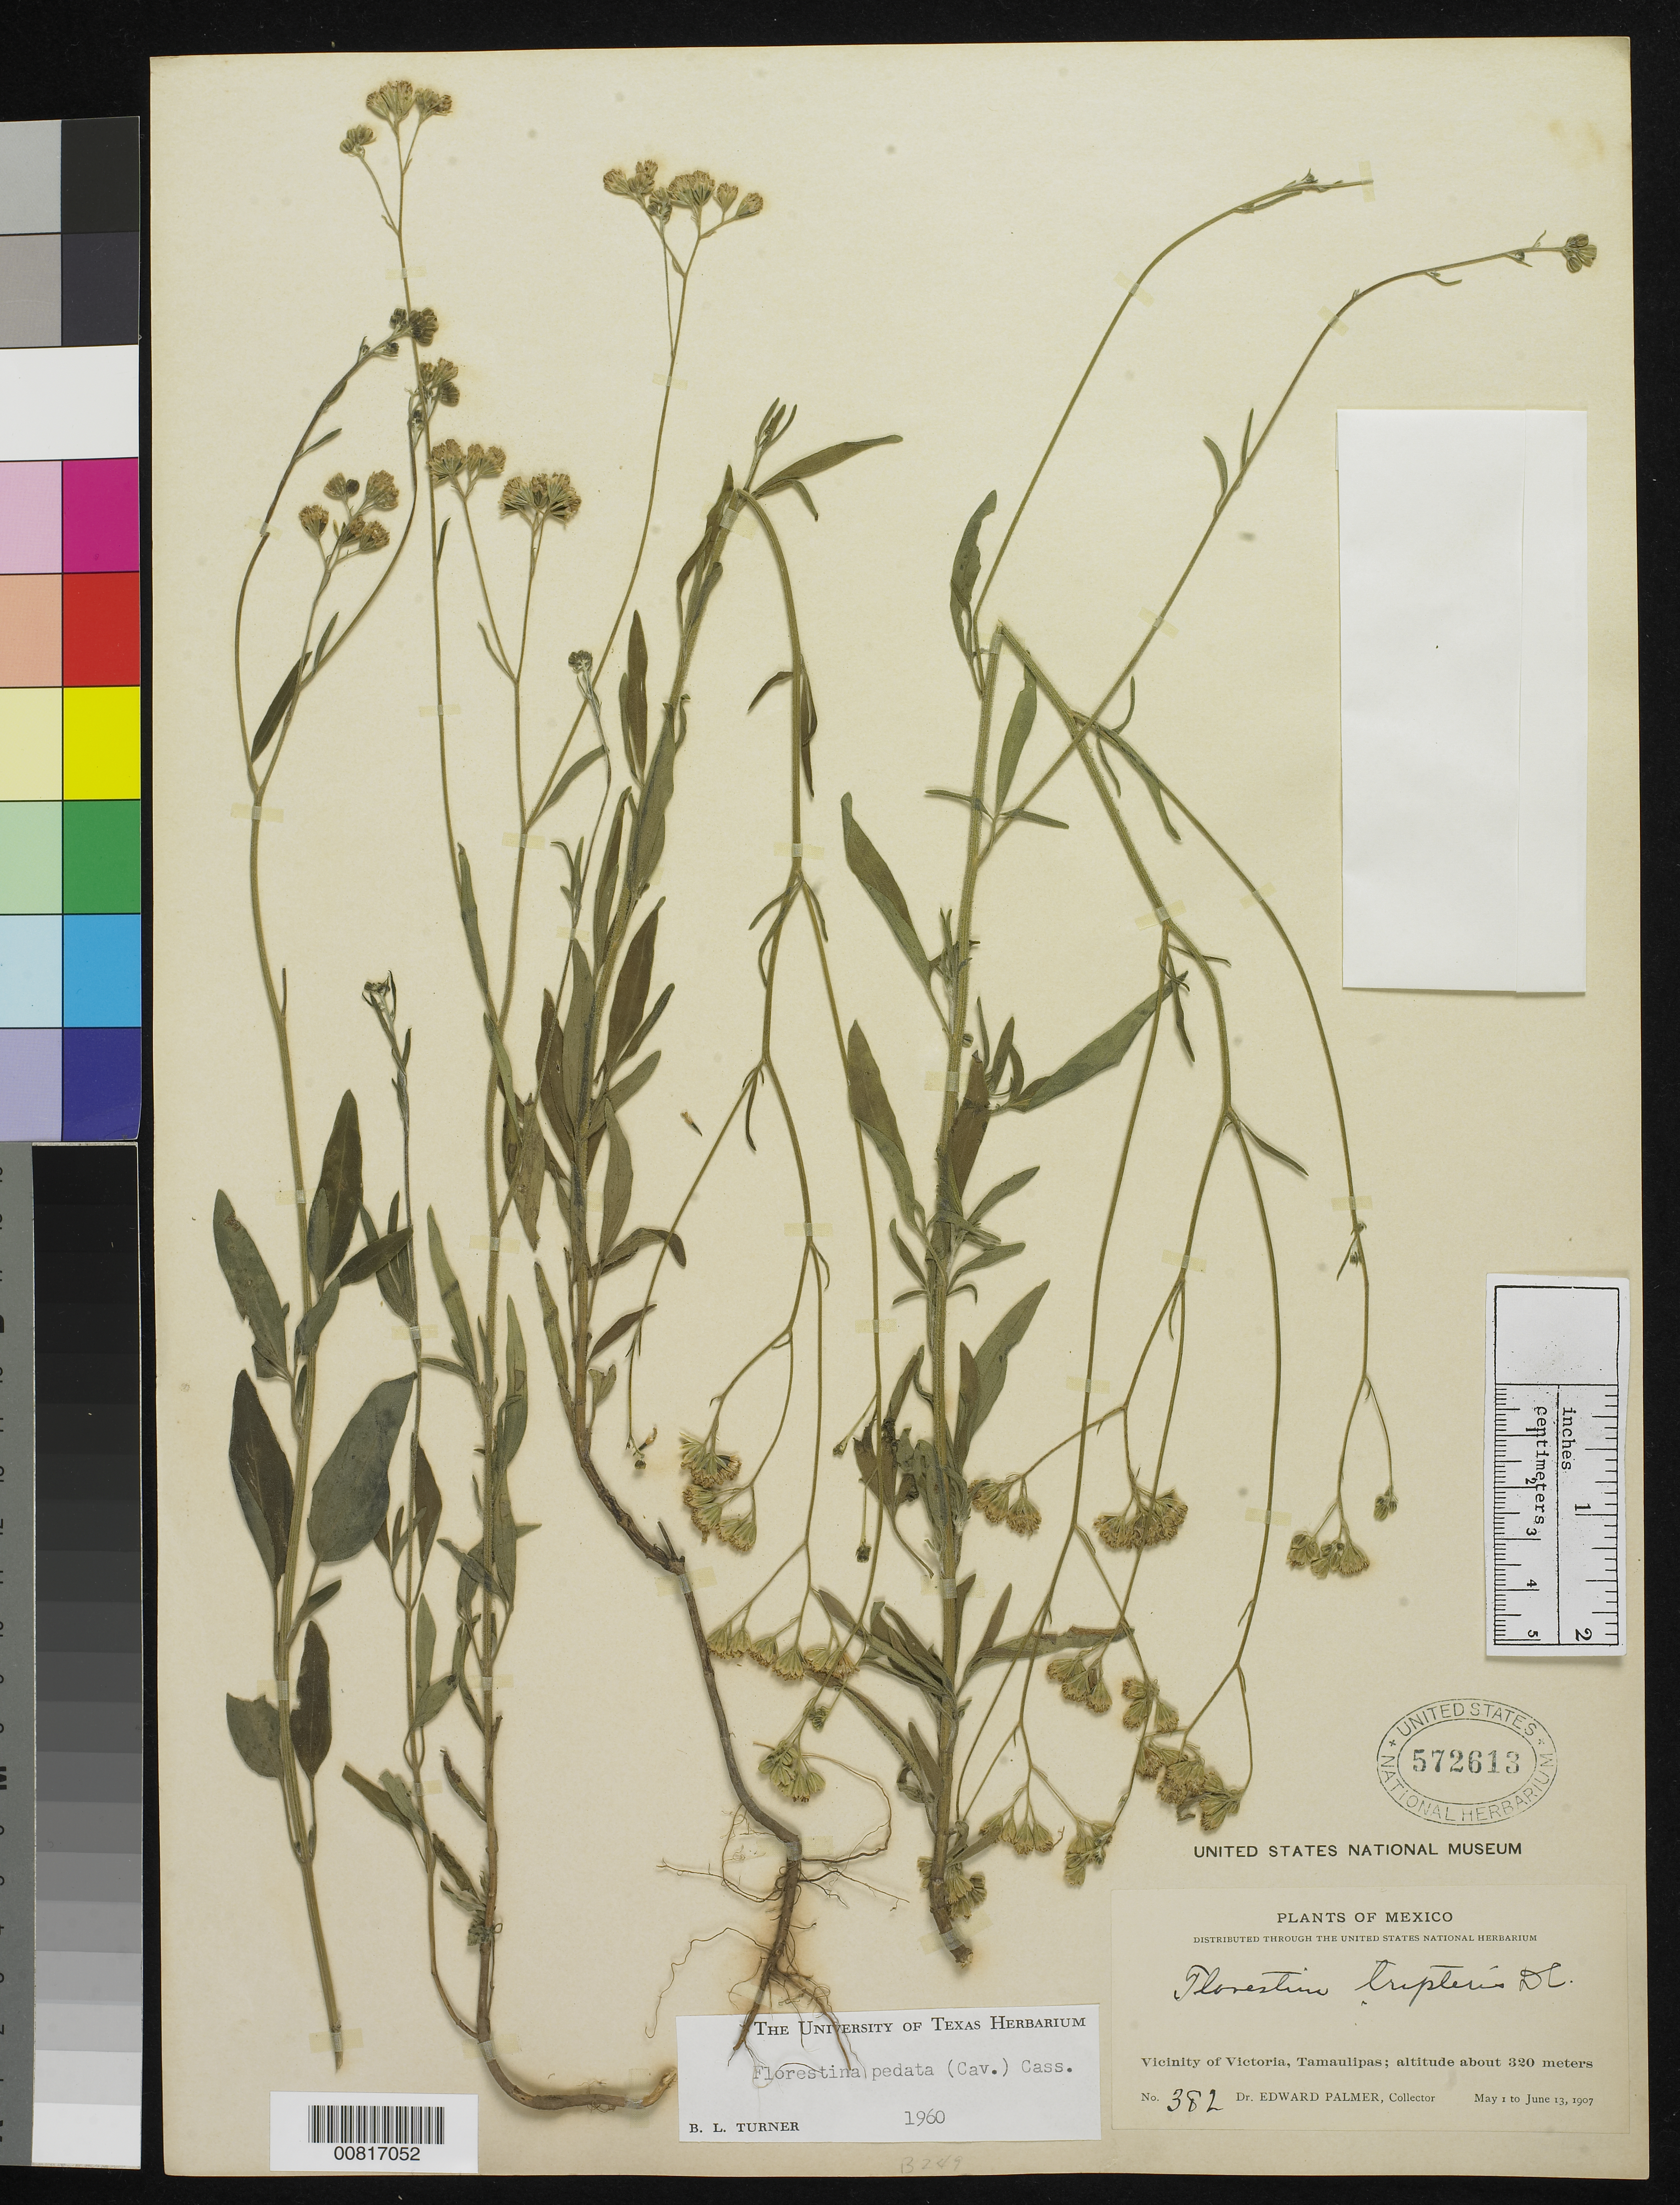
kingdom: Plantae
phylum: Tracheophyta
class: Magnoliopsida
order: Asterales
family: Asteraceae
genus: Florestina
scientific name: Florestina pedata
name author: (Cav.) Cass.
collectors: E. Palmer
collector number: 382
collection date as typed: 01 May 1907 to 13 Jun 1907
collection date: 1907-05-01/1907-06-13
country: Mexico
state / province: Tamaulipas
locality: Vicinity of Victoria.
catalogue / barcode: US 572613